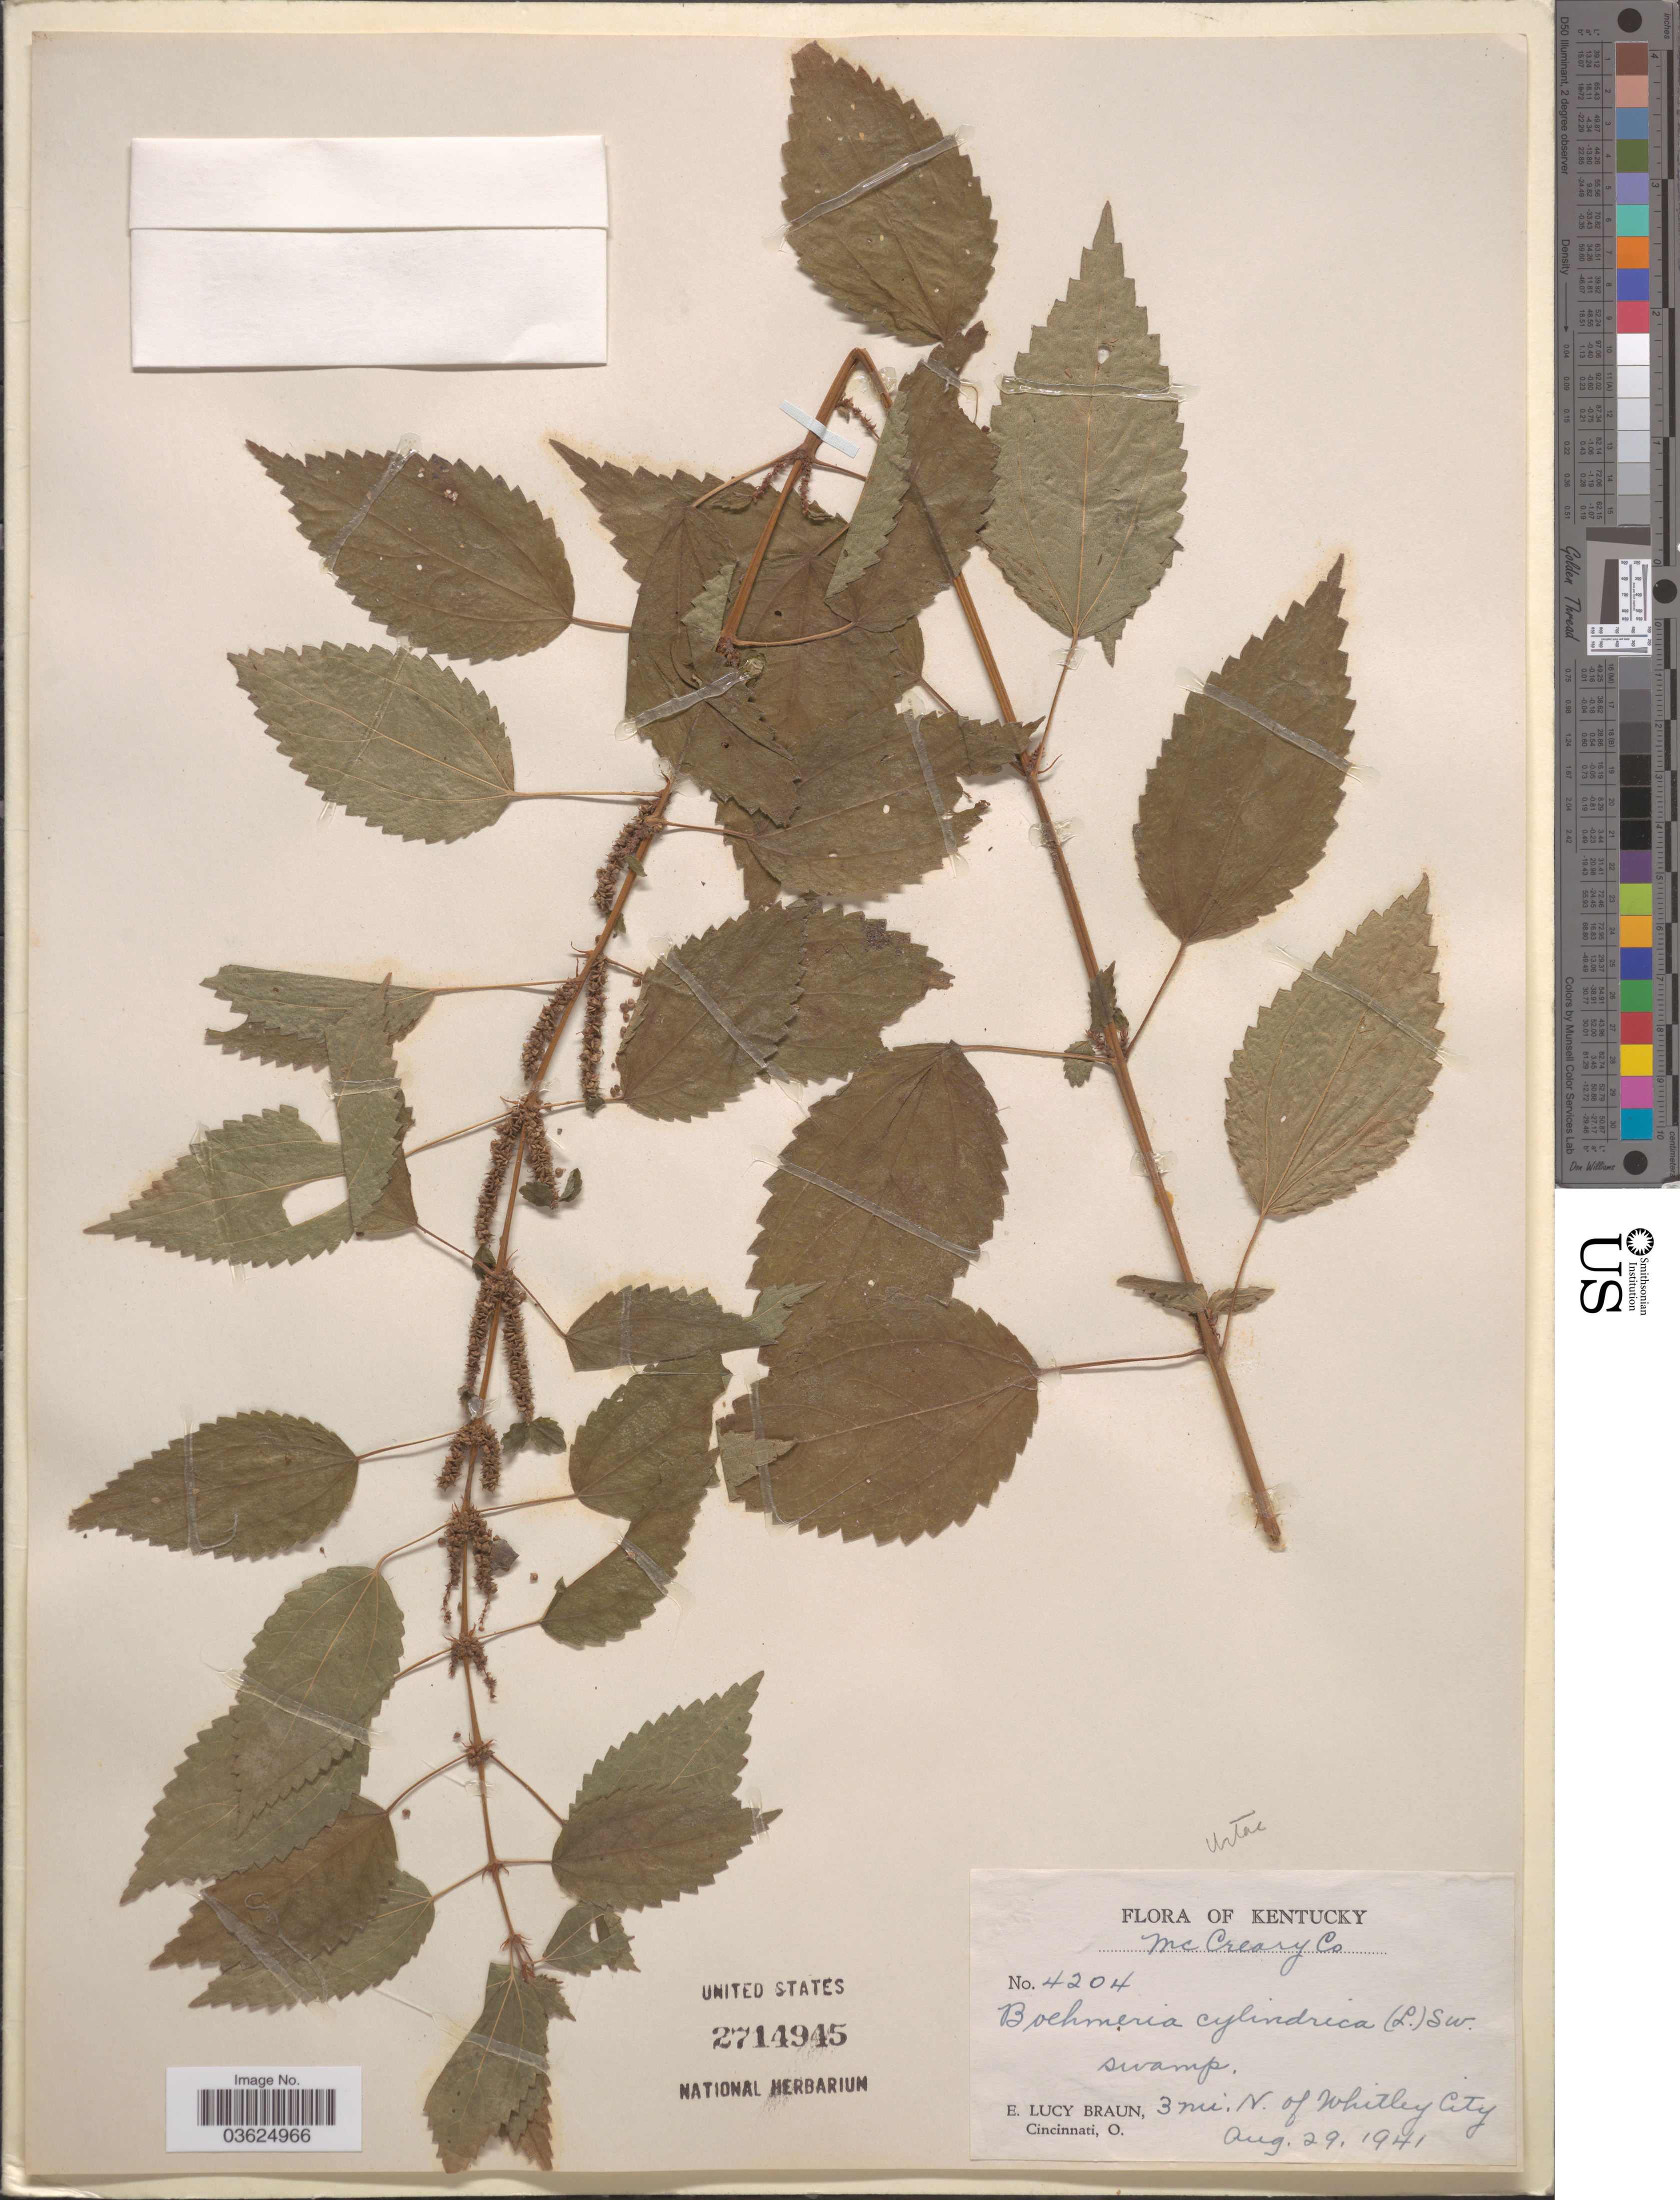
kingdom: Plantae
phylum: Tracheophyta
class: Magnoliopsida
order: Rosales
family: Urticaceae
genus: Boehmeria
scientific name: Boehmeria cylindrica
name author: (L.) Sw.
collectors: E. L. Braun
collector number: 4204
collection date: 1941-08-29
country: United States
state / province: Kentucky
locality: McCreary Co. 3 mi. N. of Whitley City.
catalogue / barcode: US 2714945